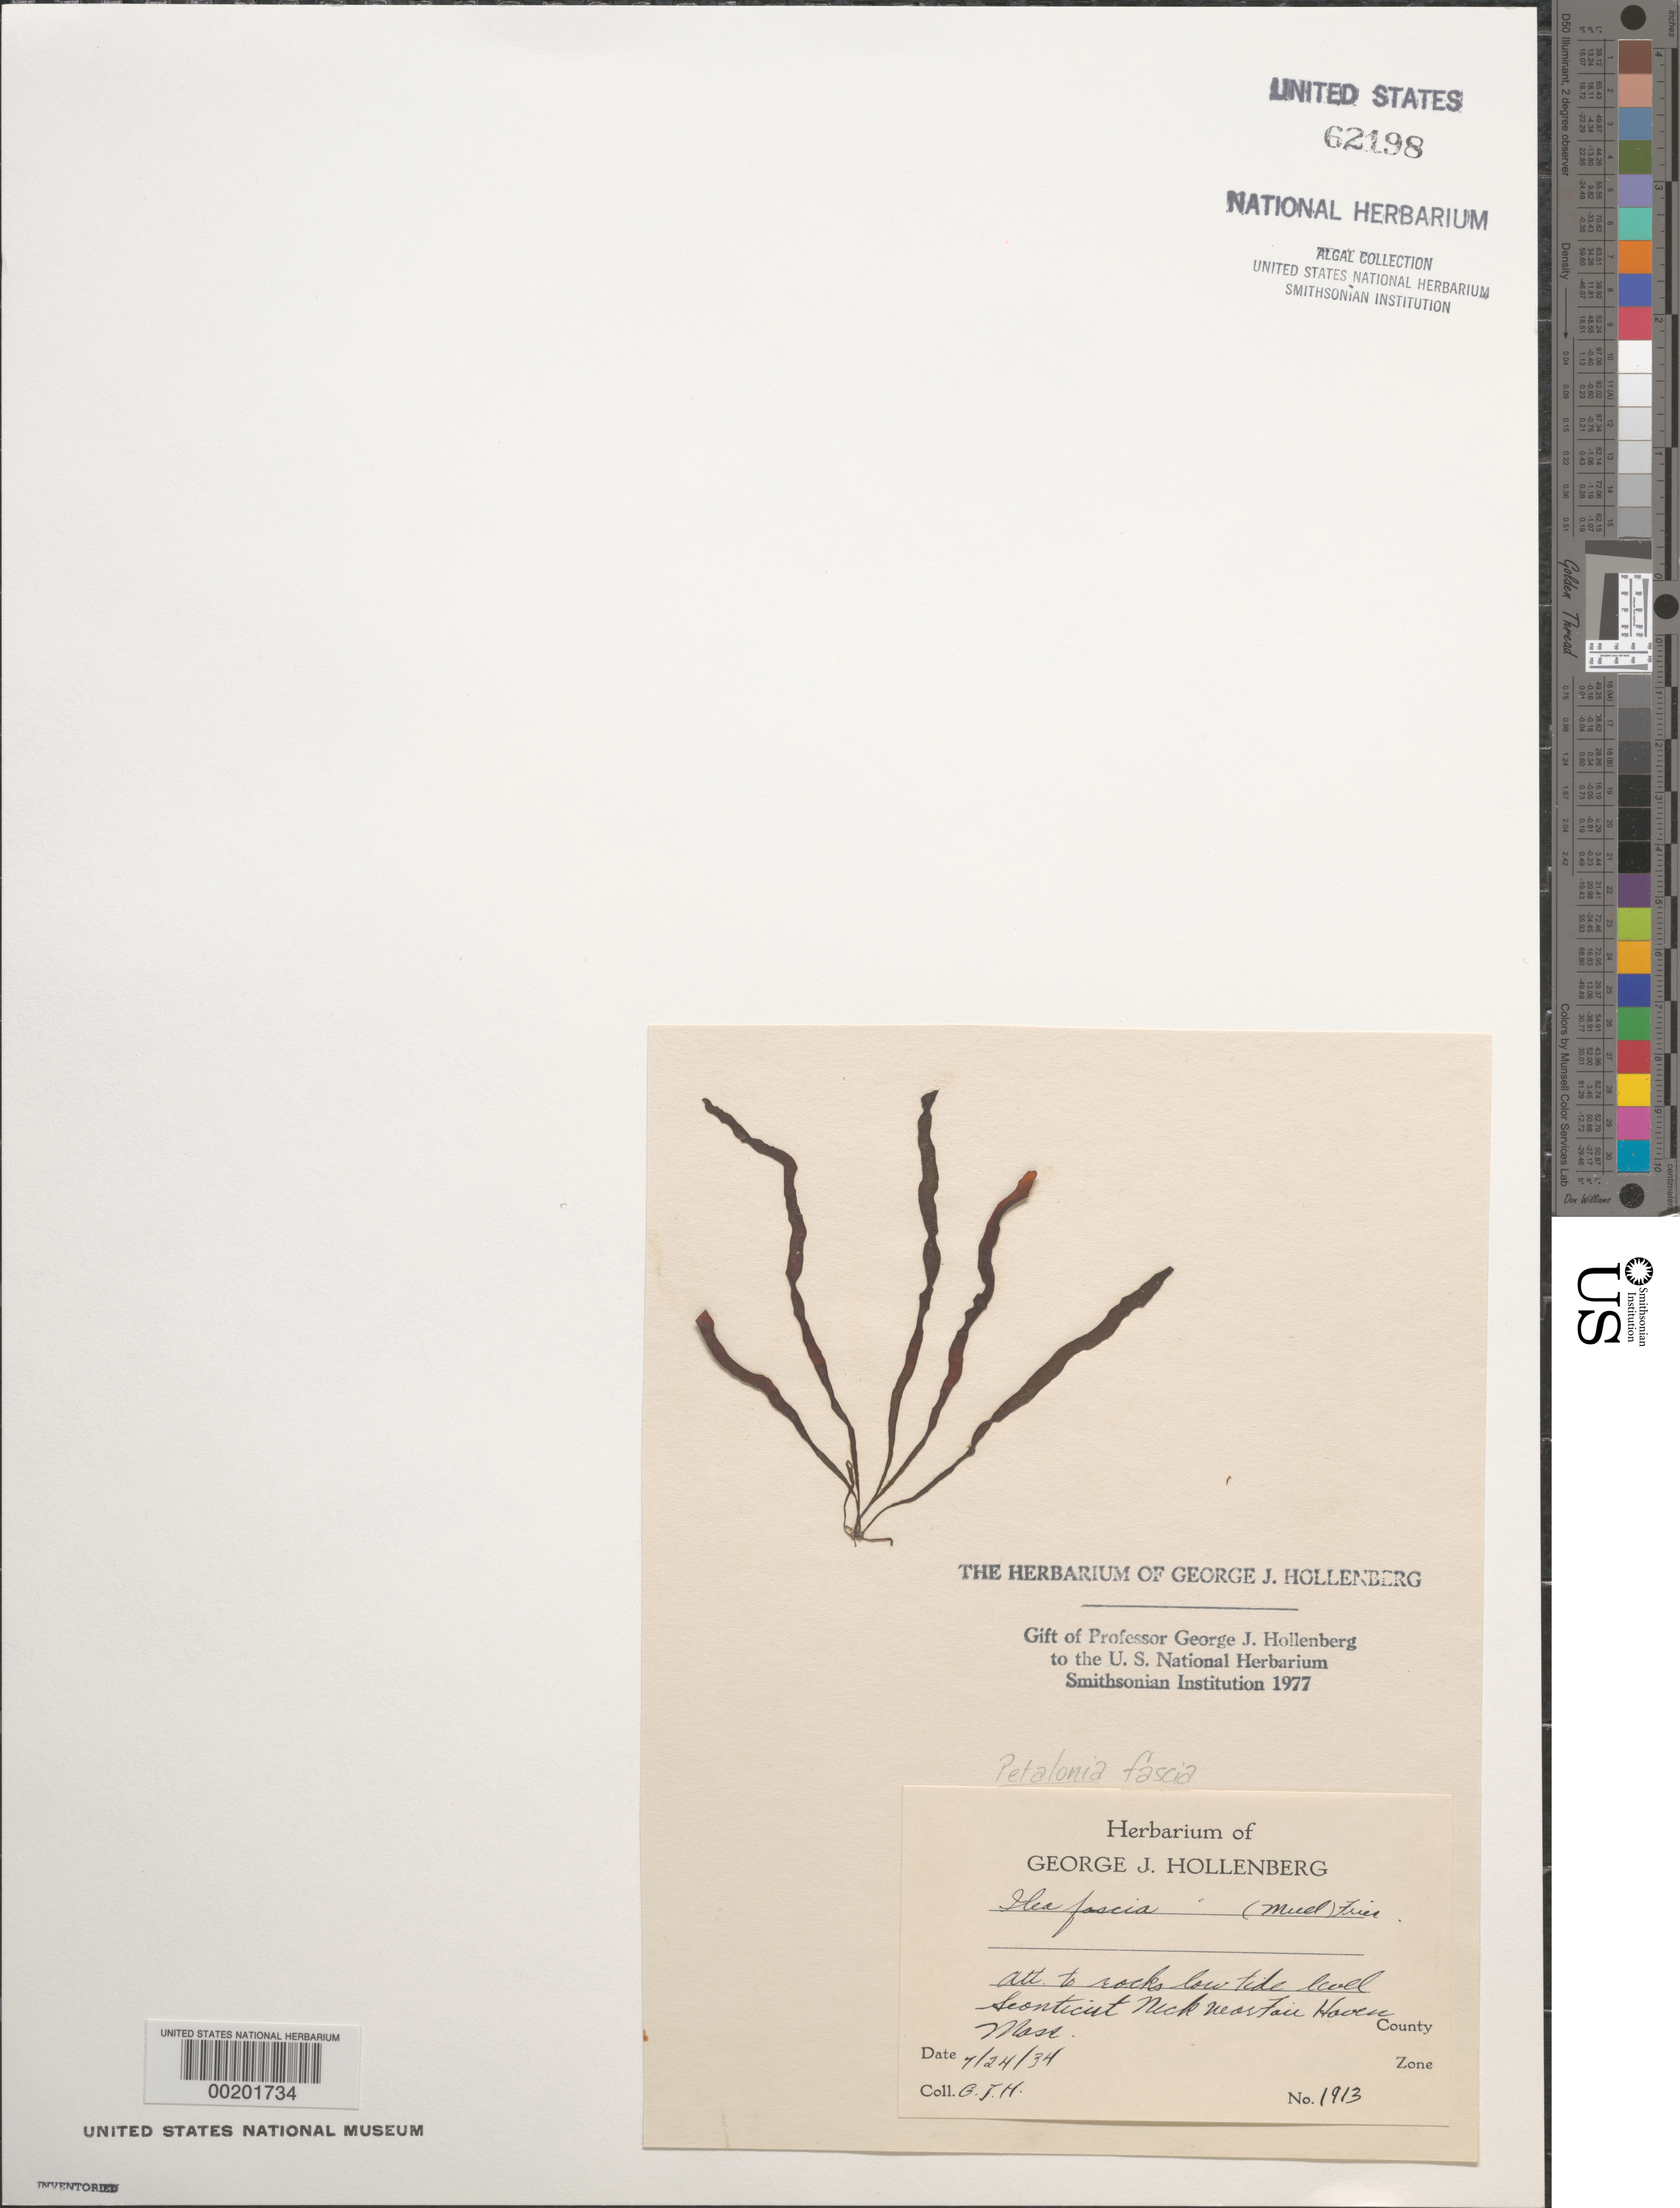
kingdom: Chromista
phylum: Ochrophyta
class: Phaeophyceae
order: Scytosiphonales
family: Scytosiphonaceae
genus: Petalonia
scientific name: Petalonia fascia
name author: (O.F. Müller) Kuntze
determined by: Hollenberg, George J.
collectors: G. Hollenberg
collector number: GJH 1913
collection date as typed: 24 Jul 1934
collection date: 1934-07-24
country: United States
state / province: Massachusetts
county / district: Bristol County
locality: Sconticut Neck near Fairhaven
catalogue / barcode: US 62198